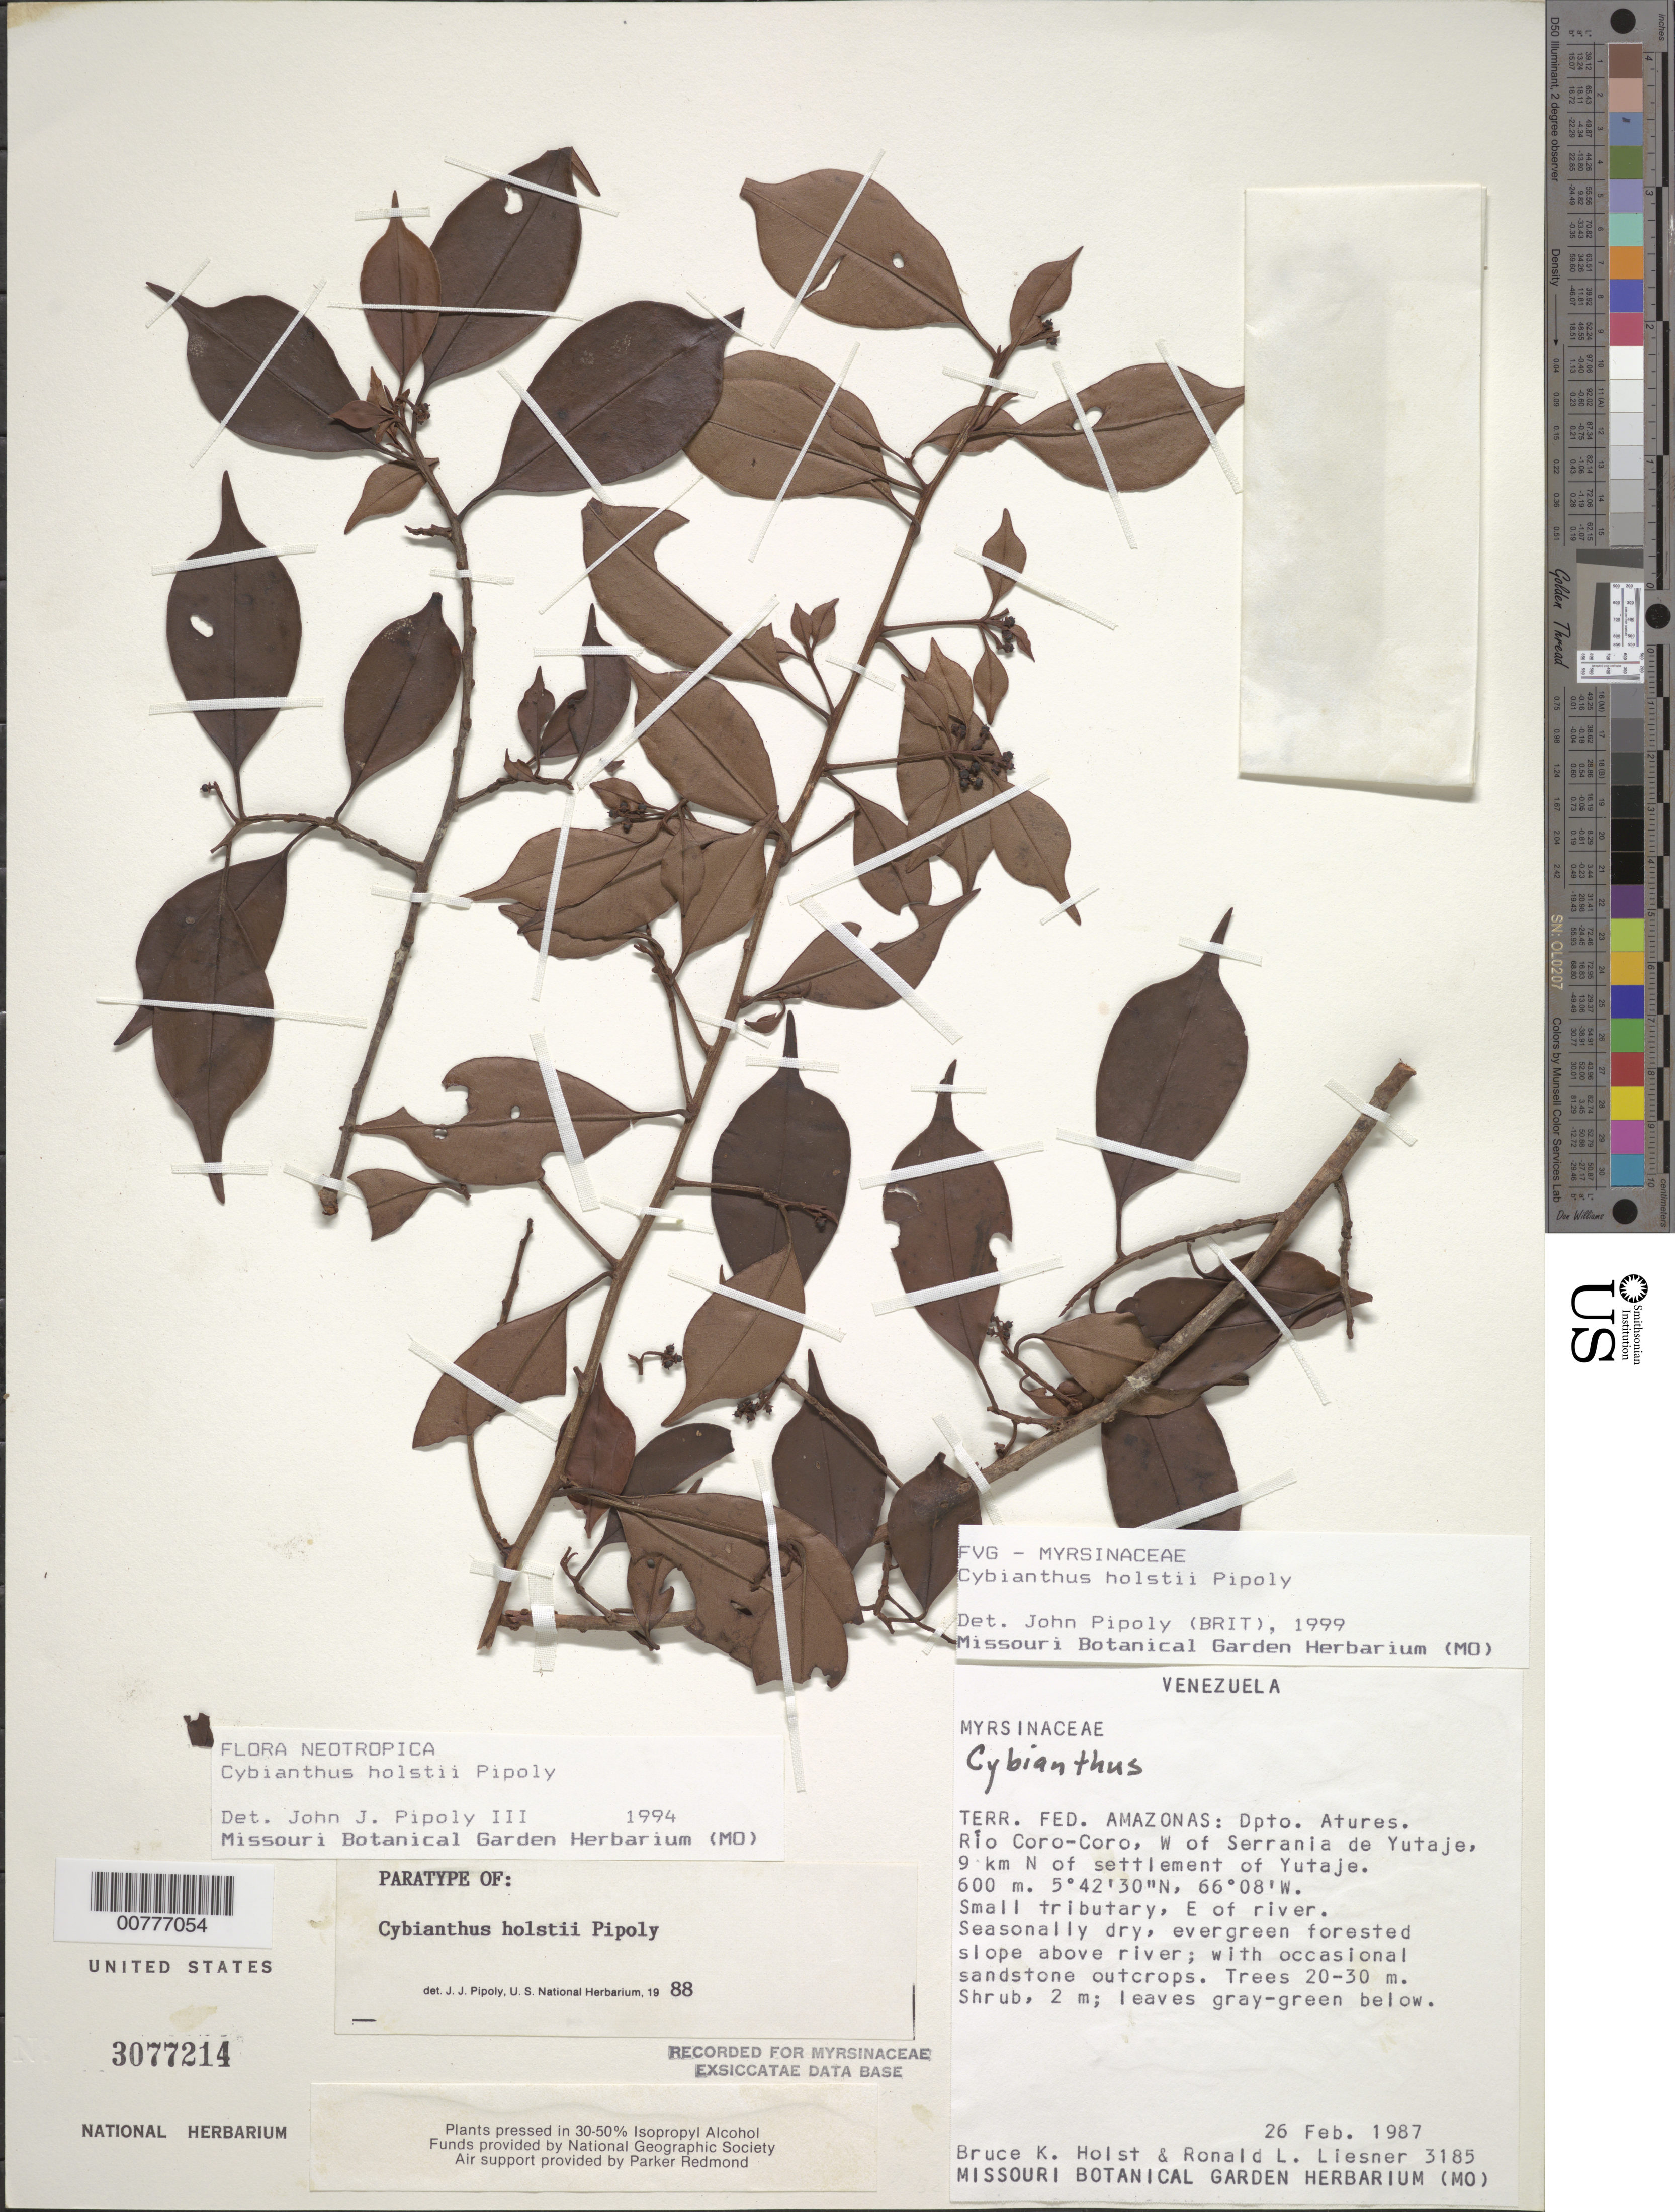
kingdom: Plantae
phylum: Tracheophyta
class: Magnoliopsida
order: Ericales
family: Primulaceae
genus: Cybianthus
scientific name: Cybianthus holstii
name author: Pipoly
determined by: Pipoly, J. J., III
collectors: B. Holst & R. L. Liesner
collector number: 3185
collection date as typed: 26-Feb-87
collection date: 1987-02-26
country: Venezuela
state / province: Amazonas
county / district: Atures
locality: Río Coro-Coro, W of Serrania de Yutajé, 9 km N of Yutajé settlement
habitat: Seasonally dry evergreen forested slope above river, occasional sandstone ourcrops, trees 20-30 m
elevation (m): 600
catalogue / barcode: US 3077214